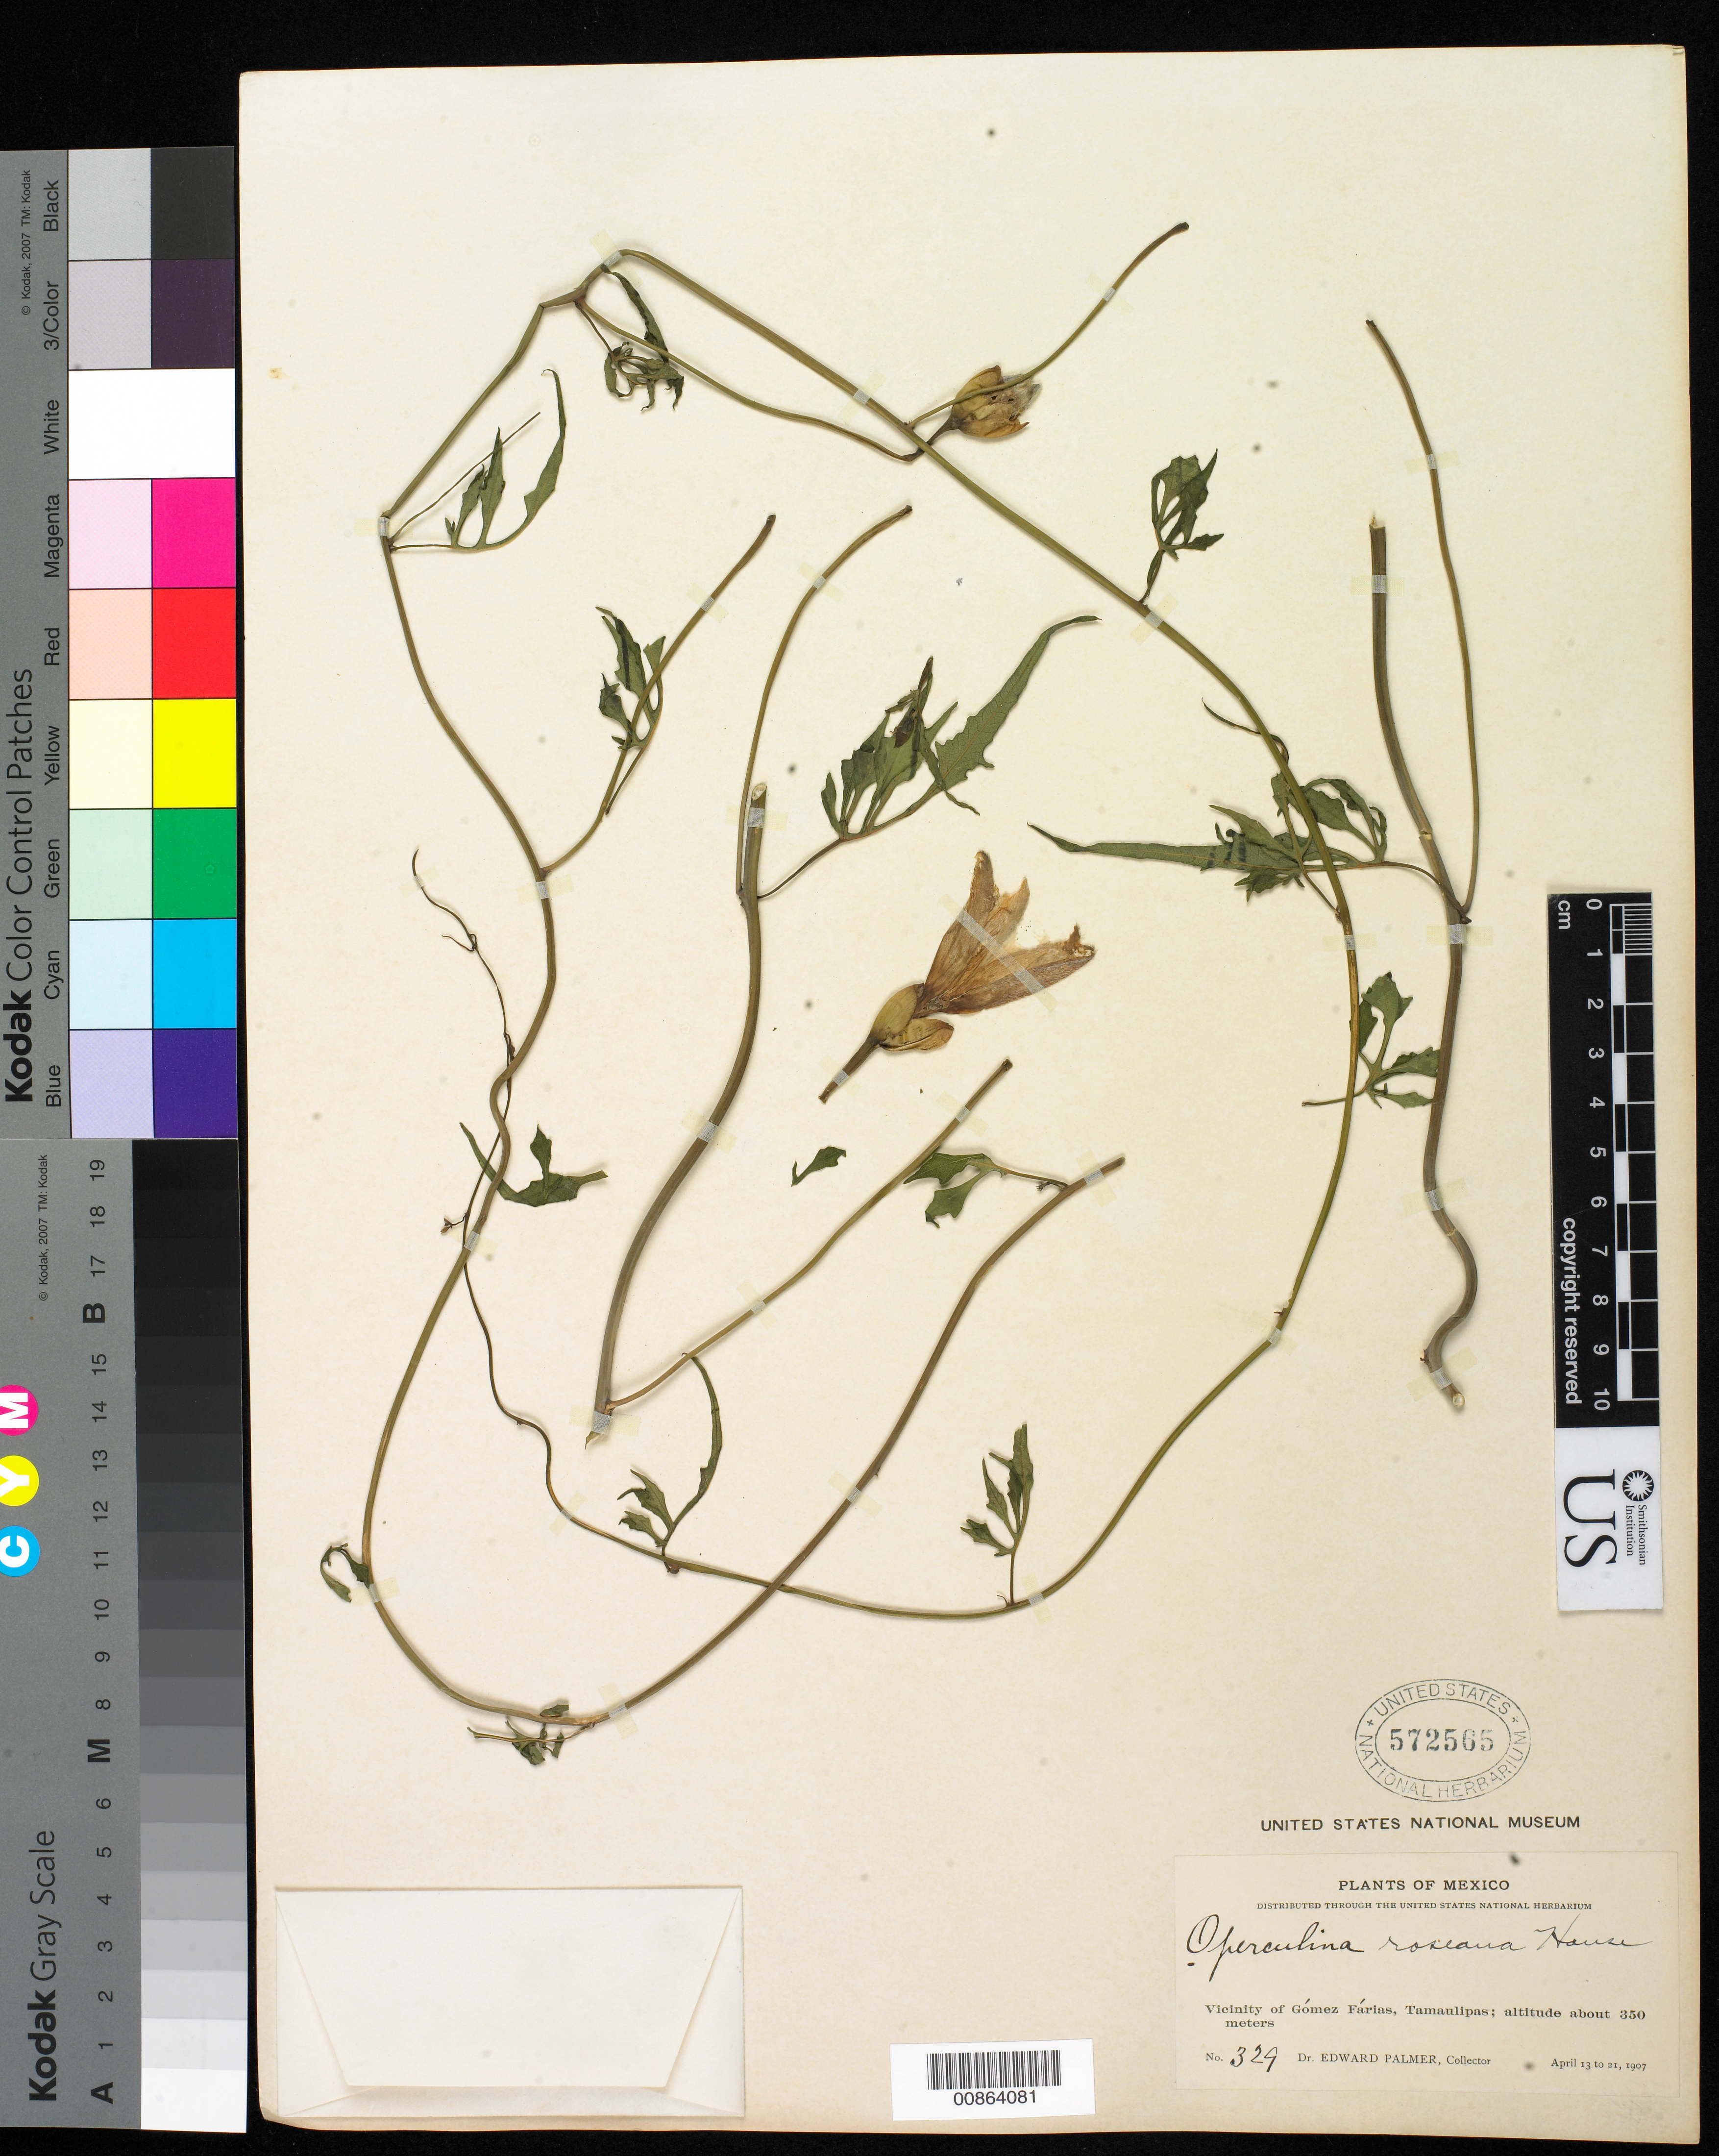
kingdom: Plantae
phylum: Tracheophyta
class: Magnoliopsida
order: Solanales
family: Convolvulaceae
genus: Operculina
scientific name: Operculina roseana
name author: House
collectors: E. Palmer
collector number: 329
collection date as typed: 13 Apr 1907 to 21 Apr 1907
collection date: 1907-04-13/1907-04-21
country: Mexico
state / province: Tamaulipas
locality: Vicinity of Gómez Farias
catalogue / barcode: US 572565